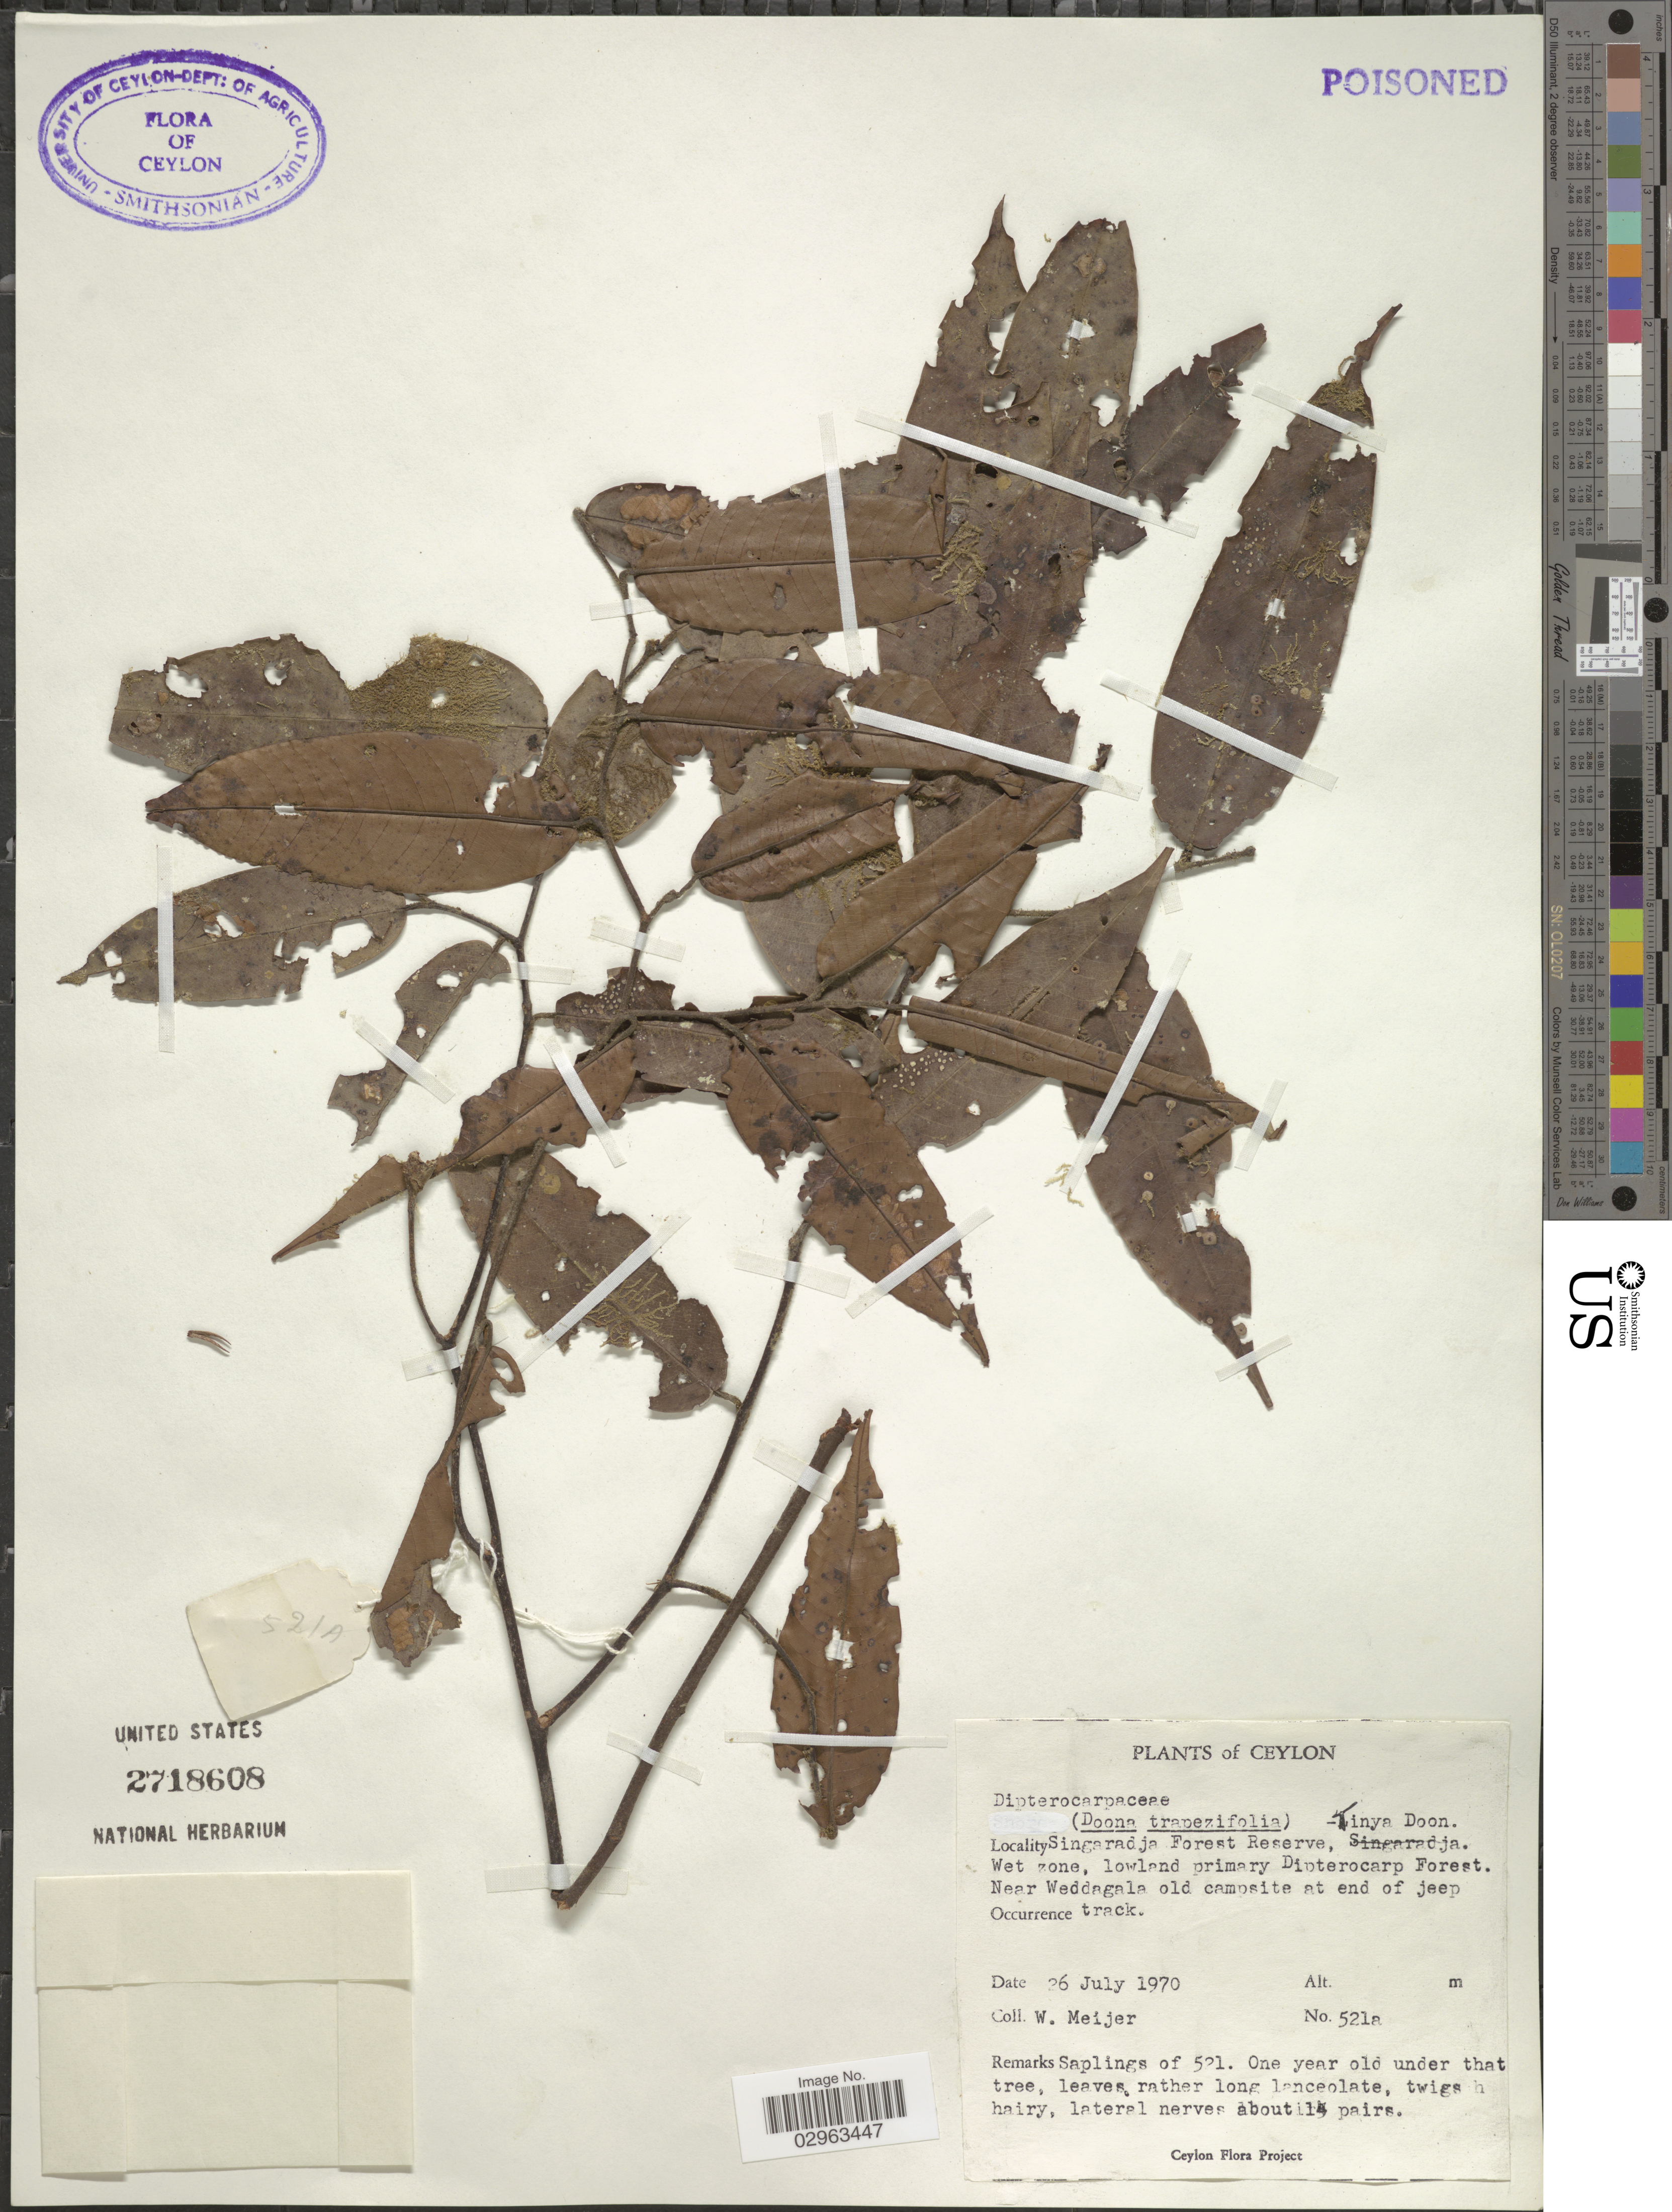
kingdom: Plantae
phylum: Tracheophyta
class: Magnoliopsida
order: Malvales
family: Dipterocarpaceae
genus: Doona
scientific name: Doona trapezifolia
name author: Thwaites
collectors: W. Meijer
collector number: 521a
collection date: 1970-07-26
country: Sri Lanka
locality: Ceylon. Singaradja Forest Reserve. Near Weddagala old campsite at end of jeep track.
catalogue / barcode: US 2718608